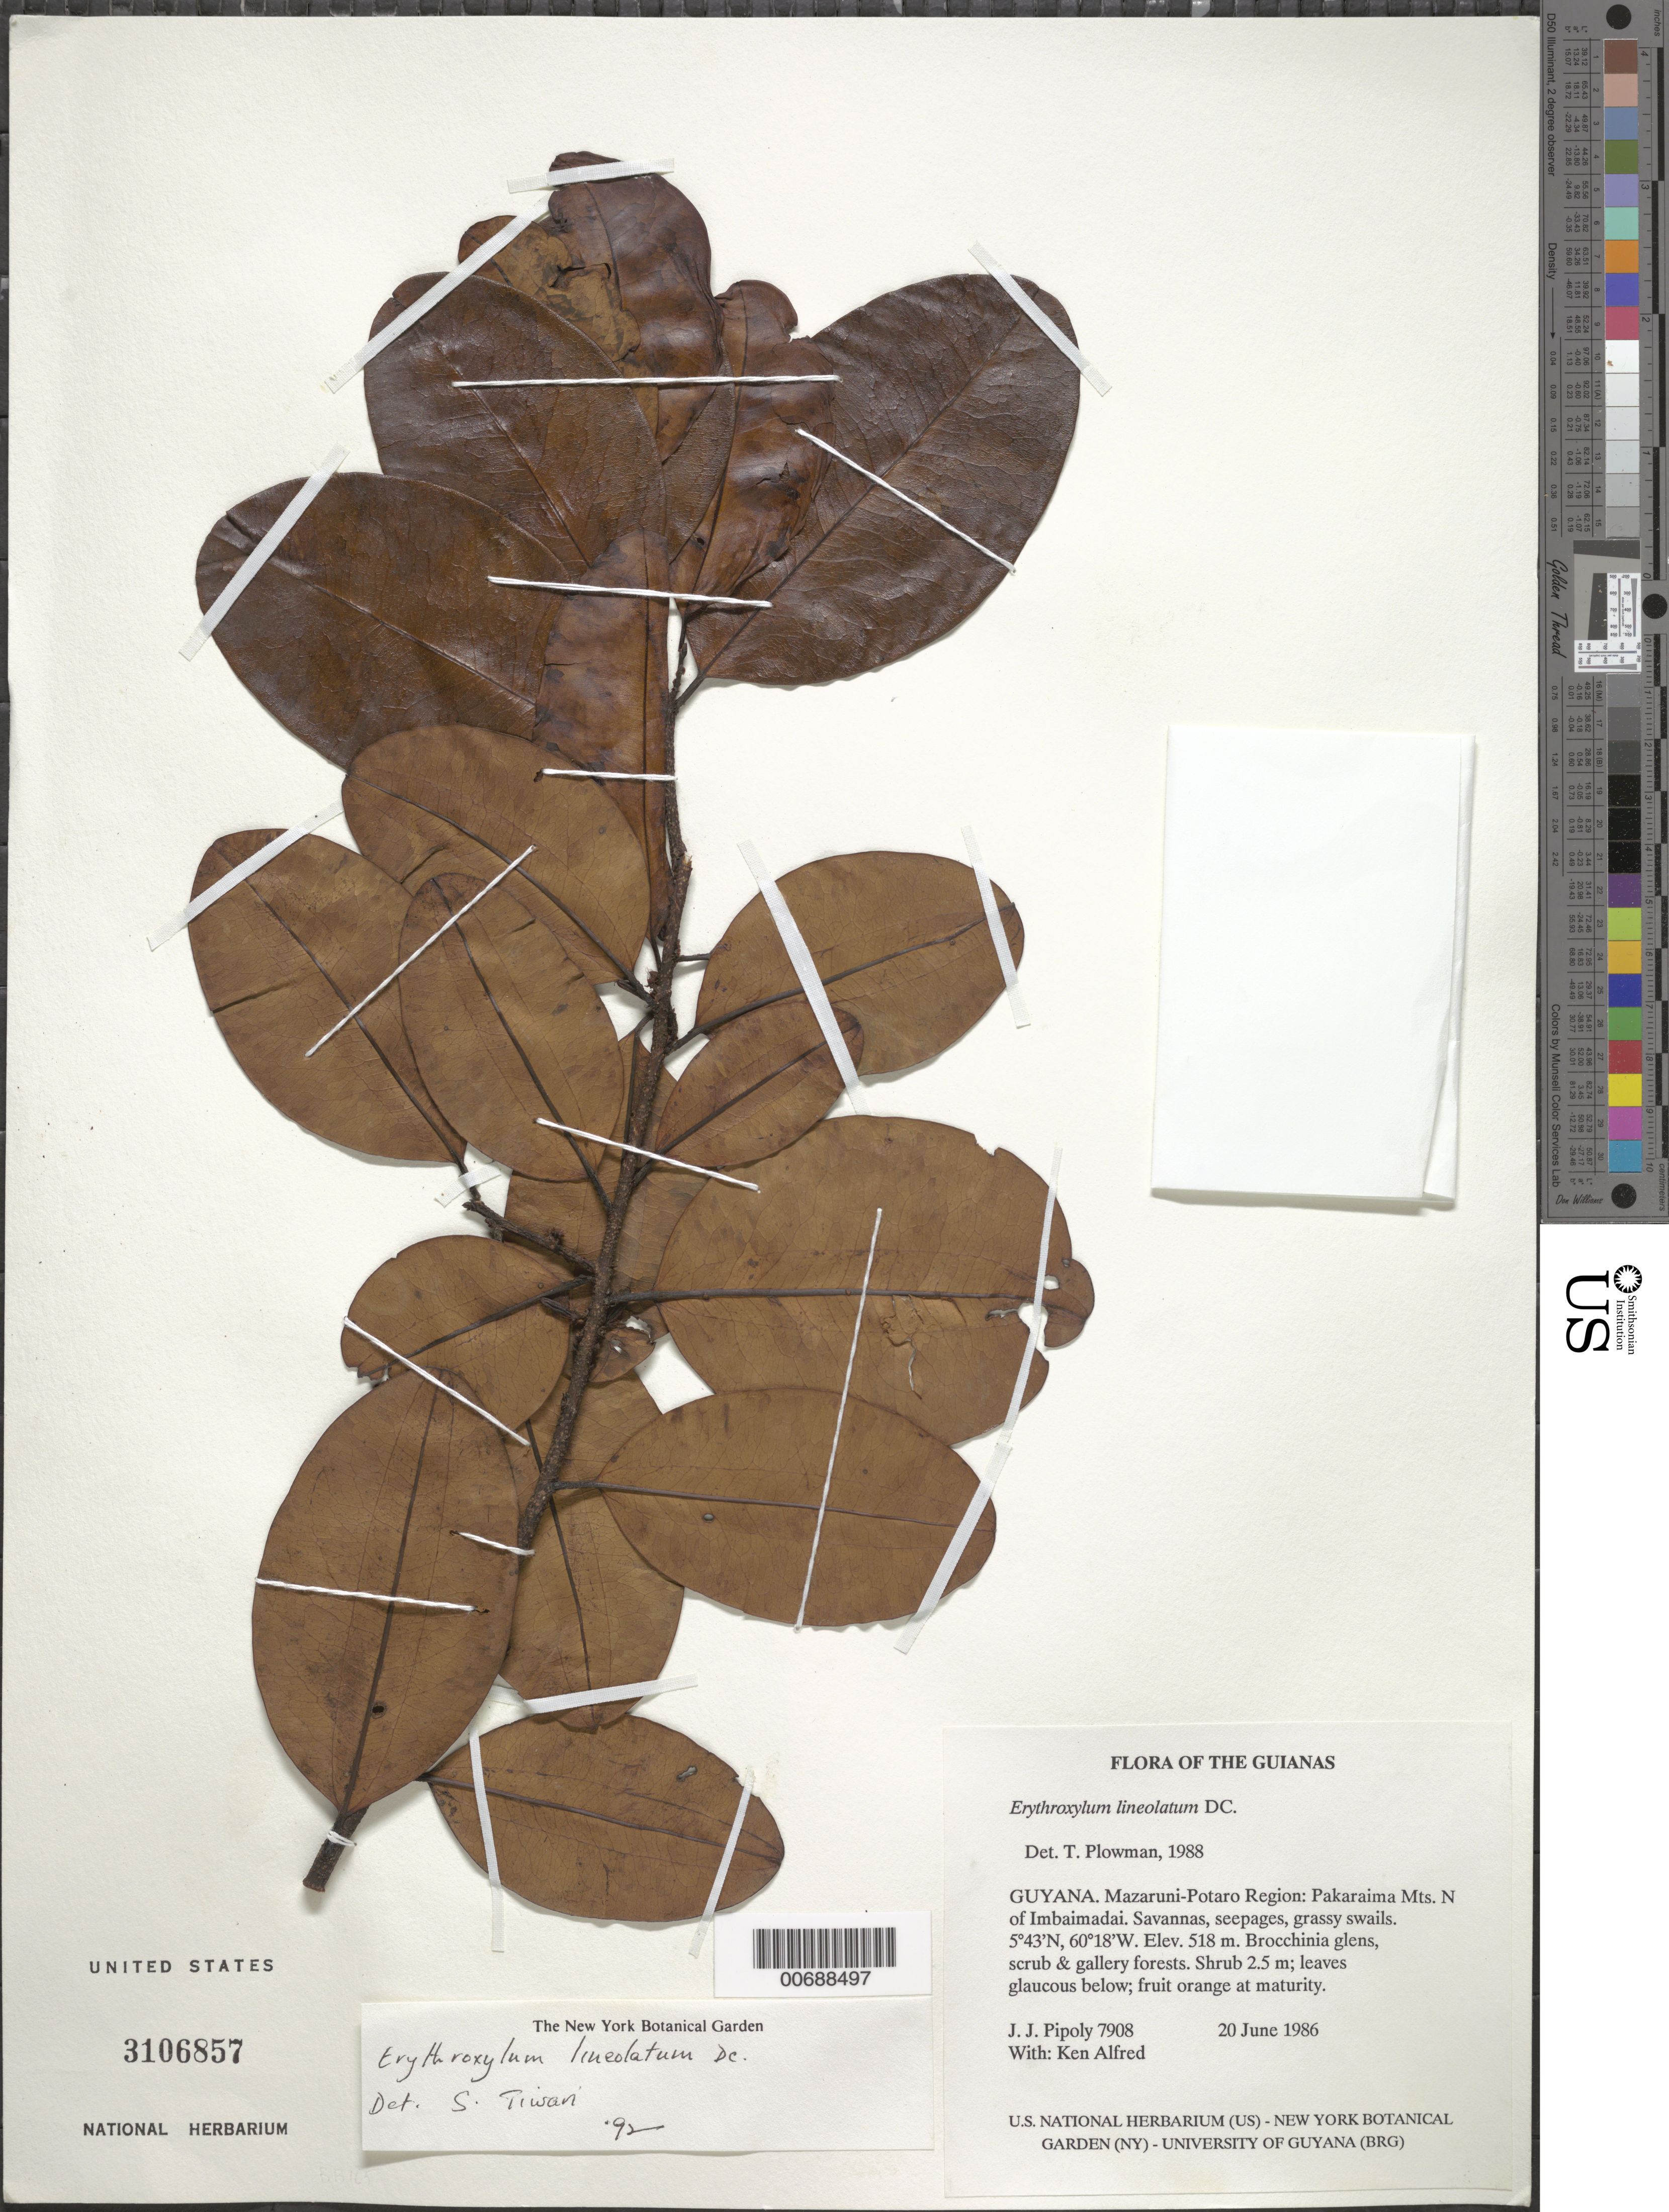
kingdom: Plantae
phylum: Tracheophyta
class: Magnoliopsida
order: Malpighiales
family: Erythroxylaceae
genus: Erythroxylum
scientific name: Erythroxylum lineolatum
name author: DC.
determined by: Plowman, Timothy C.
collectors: J. J. Pipoly & K. Alfred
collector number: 7908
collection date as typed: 20 June 1986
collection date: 1986-06-20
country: Guyana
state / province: Cuyuni-Mazaruni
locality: Pakaraima Mts. N of Imbaimadai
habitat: Savannas, seepages, grassy swails, Brocchinia glens, scrub & gallery forests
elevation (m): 518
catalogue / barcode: US 3106857